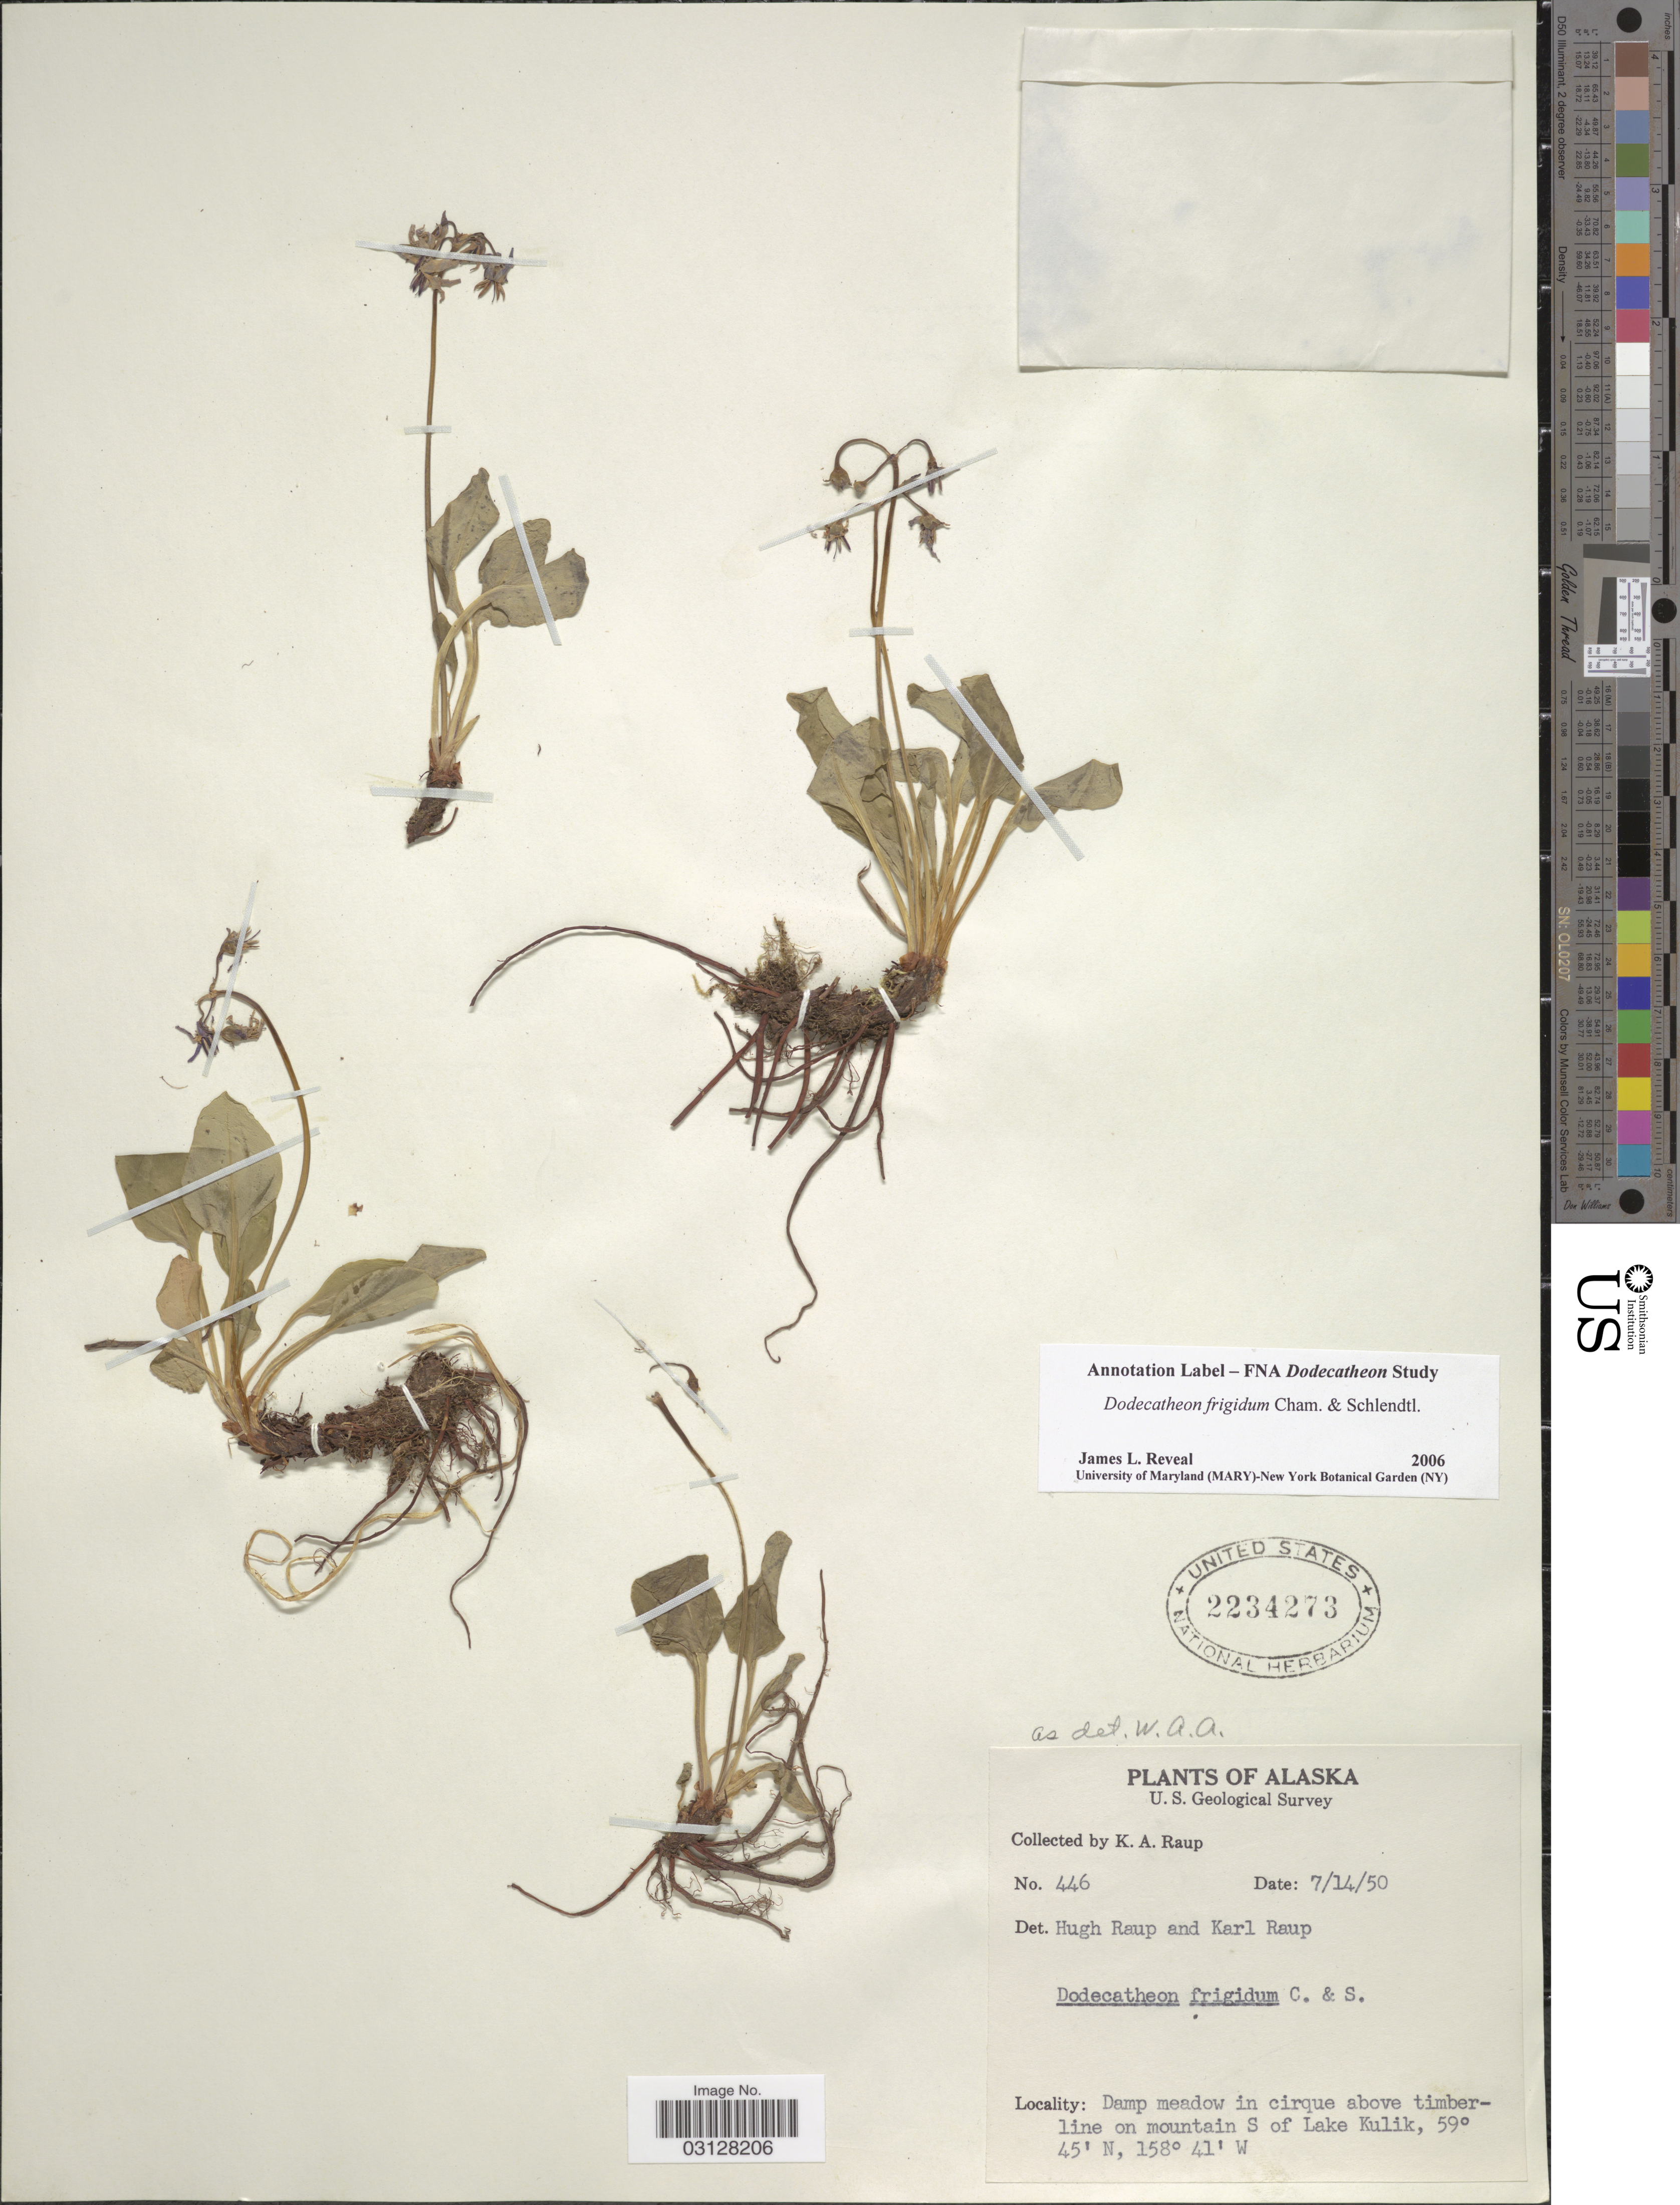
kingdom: Plantae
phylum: Tracheophyta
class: Magnoliopsida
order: Ericales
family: Primulaceae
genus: Dodecatheon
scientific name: Dodecatheon frigidum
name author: Cham. & Schltdl.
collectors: K. Raup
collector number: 446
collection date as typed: Transcribed d/m/y: 14/7/50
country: United States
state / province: Alaska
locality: Damp meadow in cirque above timberline on mountain S of Lake Kulik.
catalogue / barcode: US 2234273